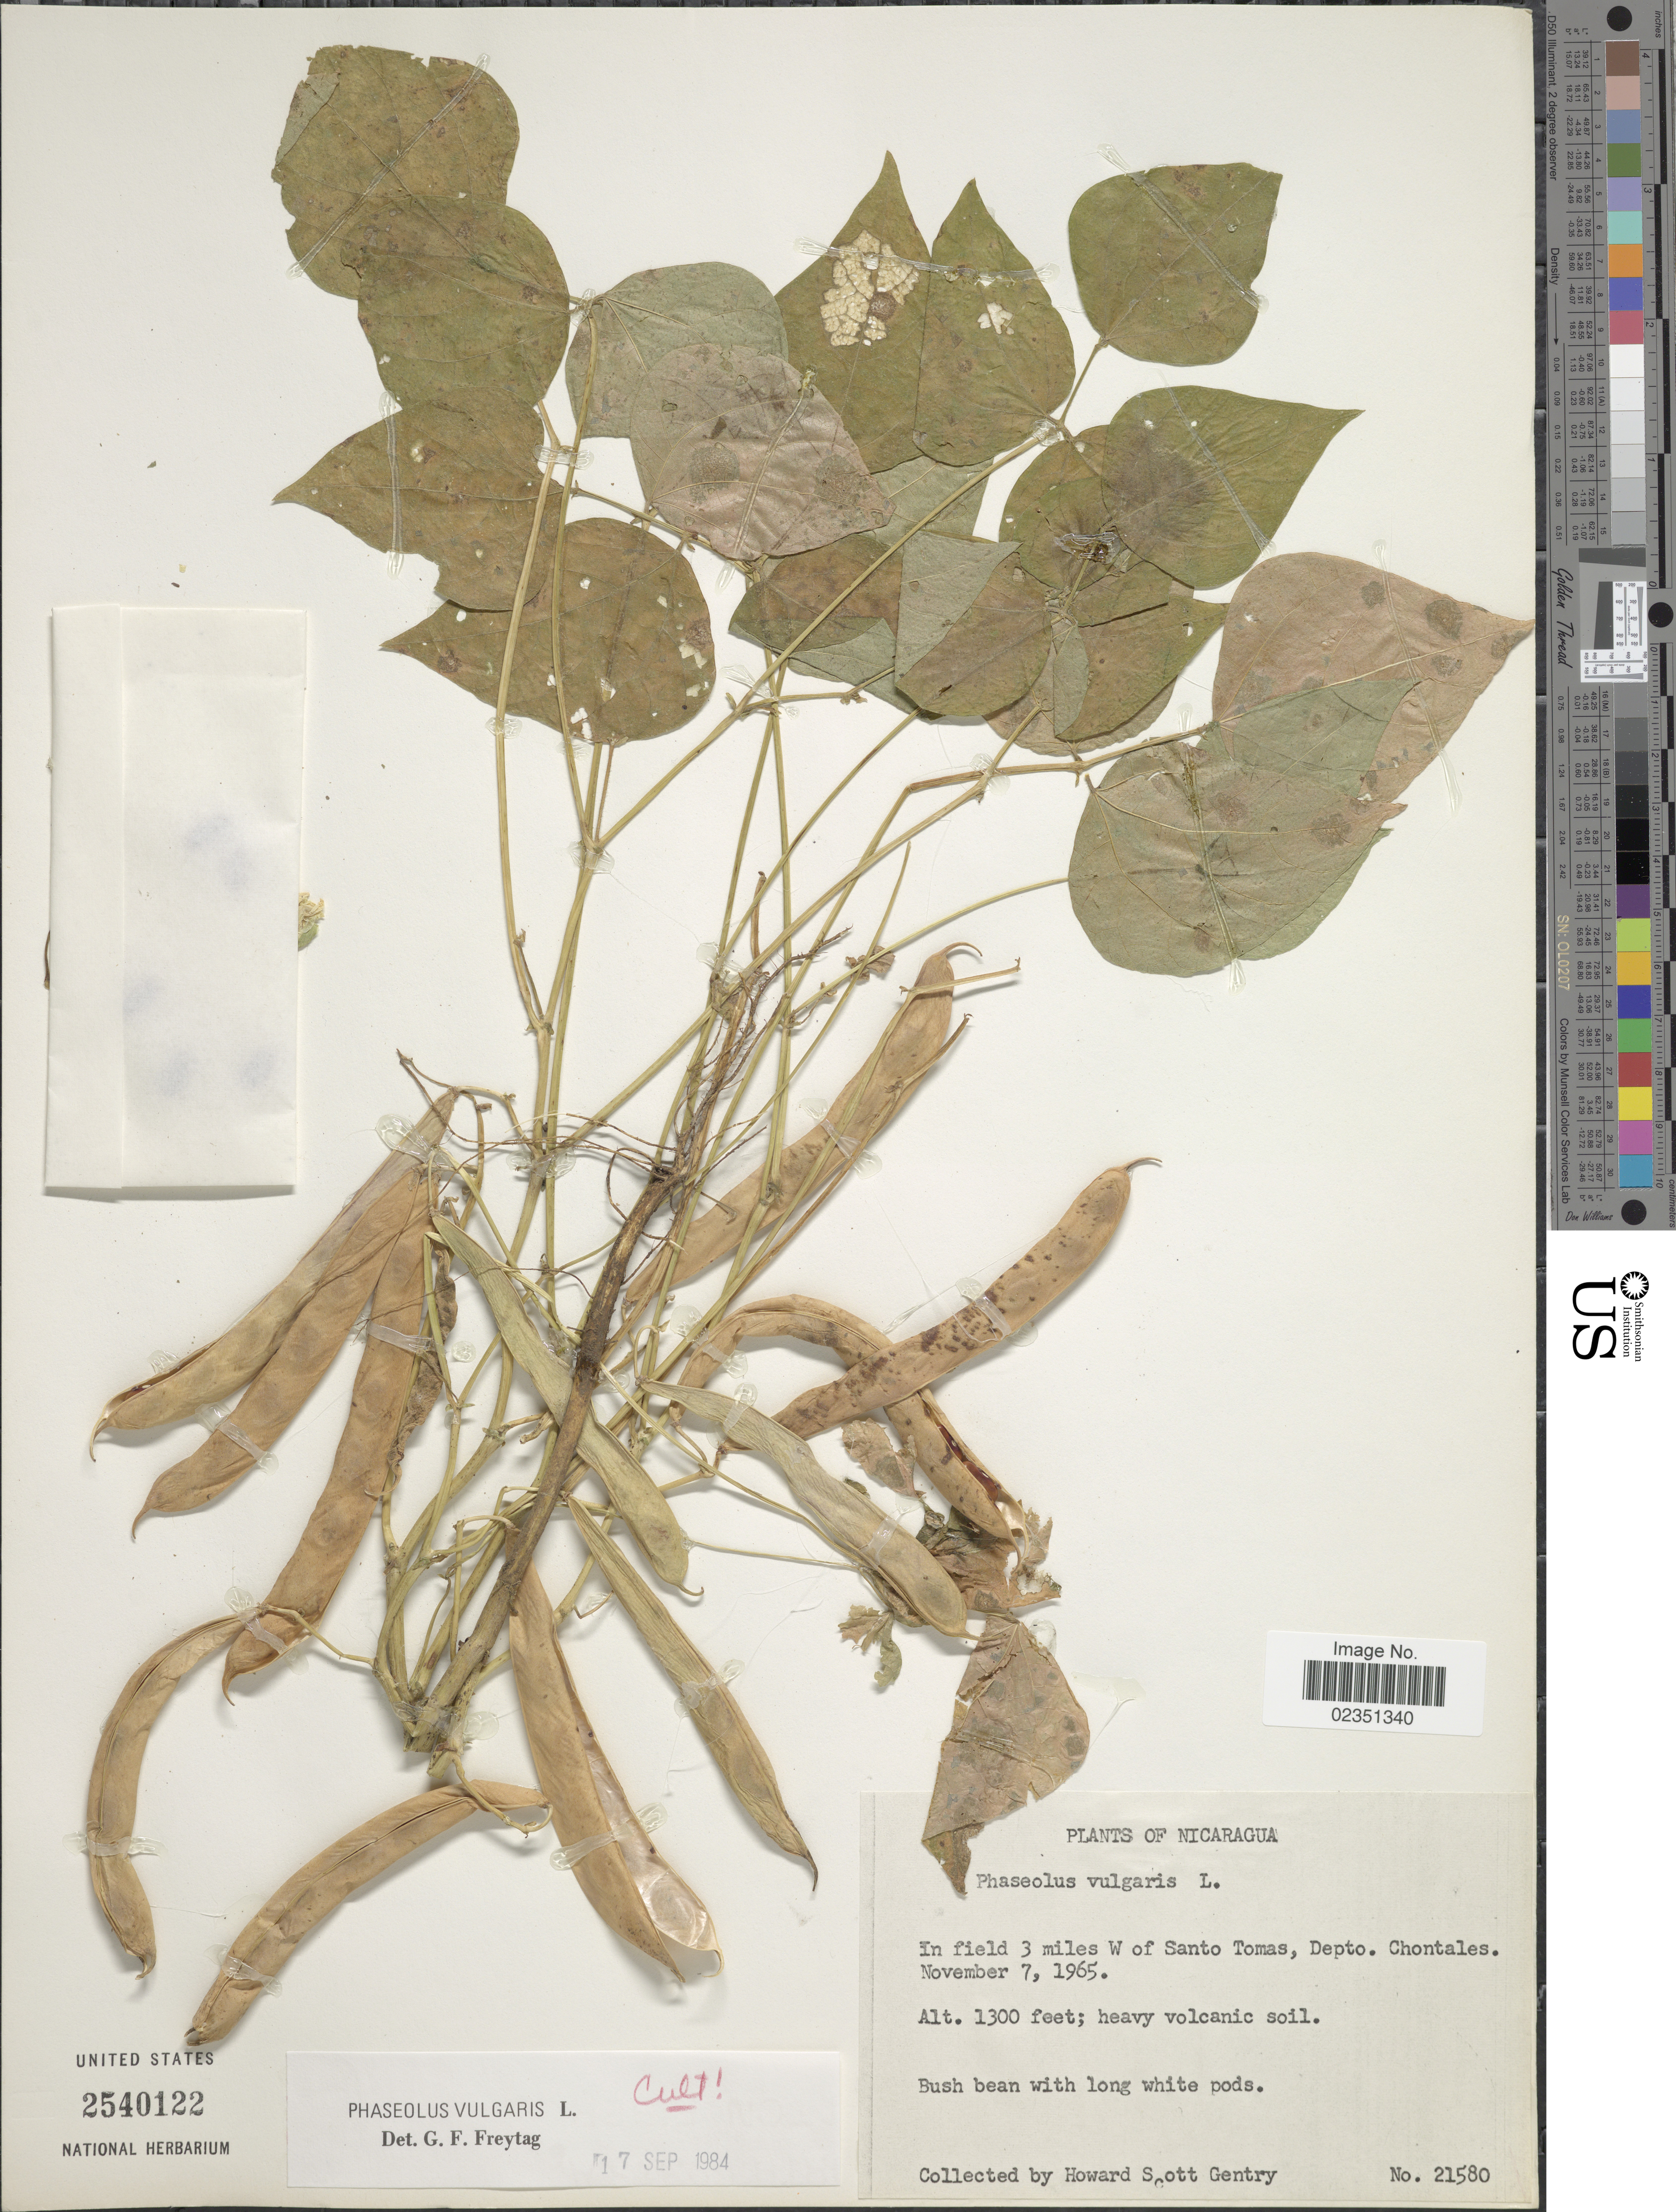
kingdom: Plantae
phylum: Tracheophyta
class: Magnoliopsida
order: Fabales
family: Fabaceae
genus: Phaseolus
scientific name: Phaseolus vulgaris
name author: L.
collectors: H. S. Gentry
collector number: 21580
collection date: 1965-11-07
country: Nicaragua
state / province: Chontales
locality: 3 milles W of Sanrto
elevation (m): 396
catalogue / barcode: US 2540122